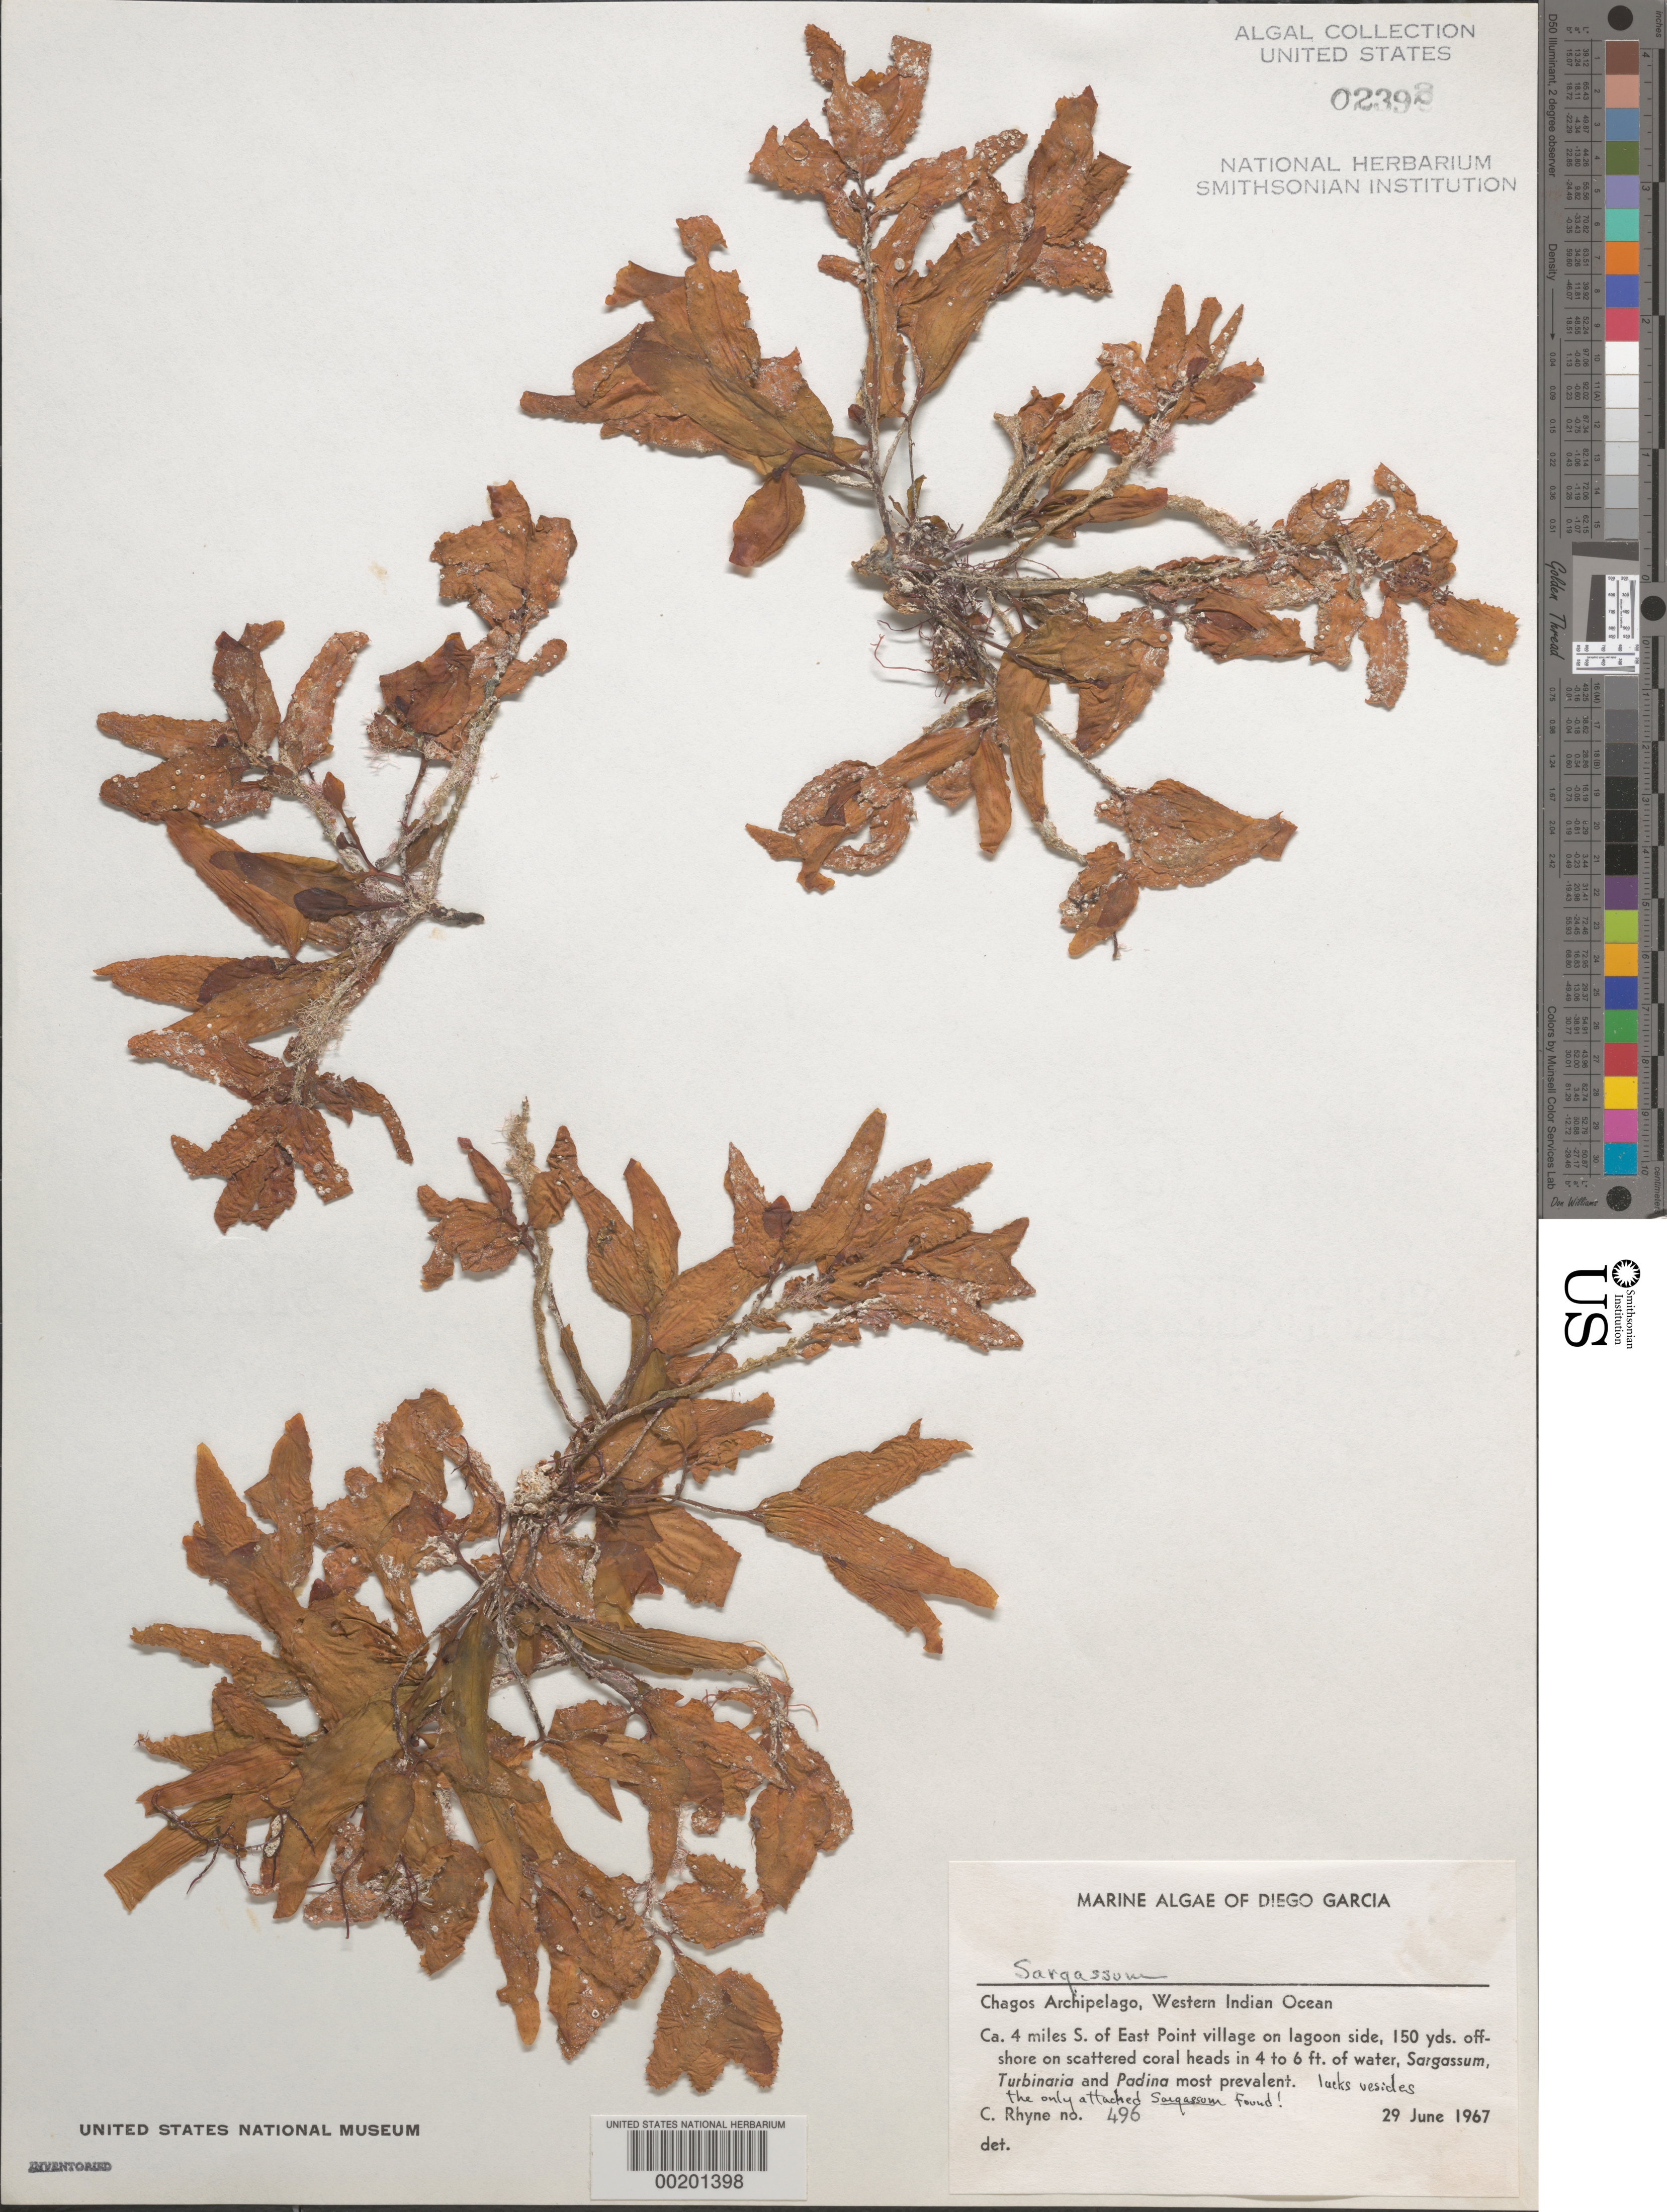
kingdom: Chromista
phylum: Ochrophyta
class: Phaeophyceae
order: Fucales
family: Sargassaceae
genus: Sargassum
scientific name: Sargassum sp.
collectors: C. Rhyne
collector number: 496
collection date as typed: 29 Jun 1967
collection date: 1967-06-29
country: British Indian Ocean Territory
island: Diego Garcia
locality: Ca. 4 miles south of East Point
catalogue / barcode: US 2392